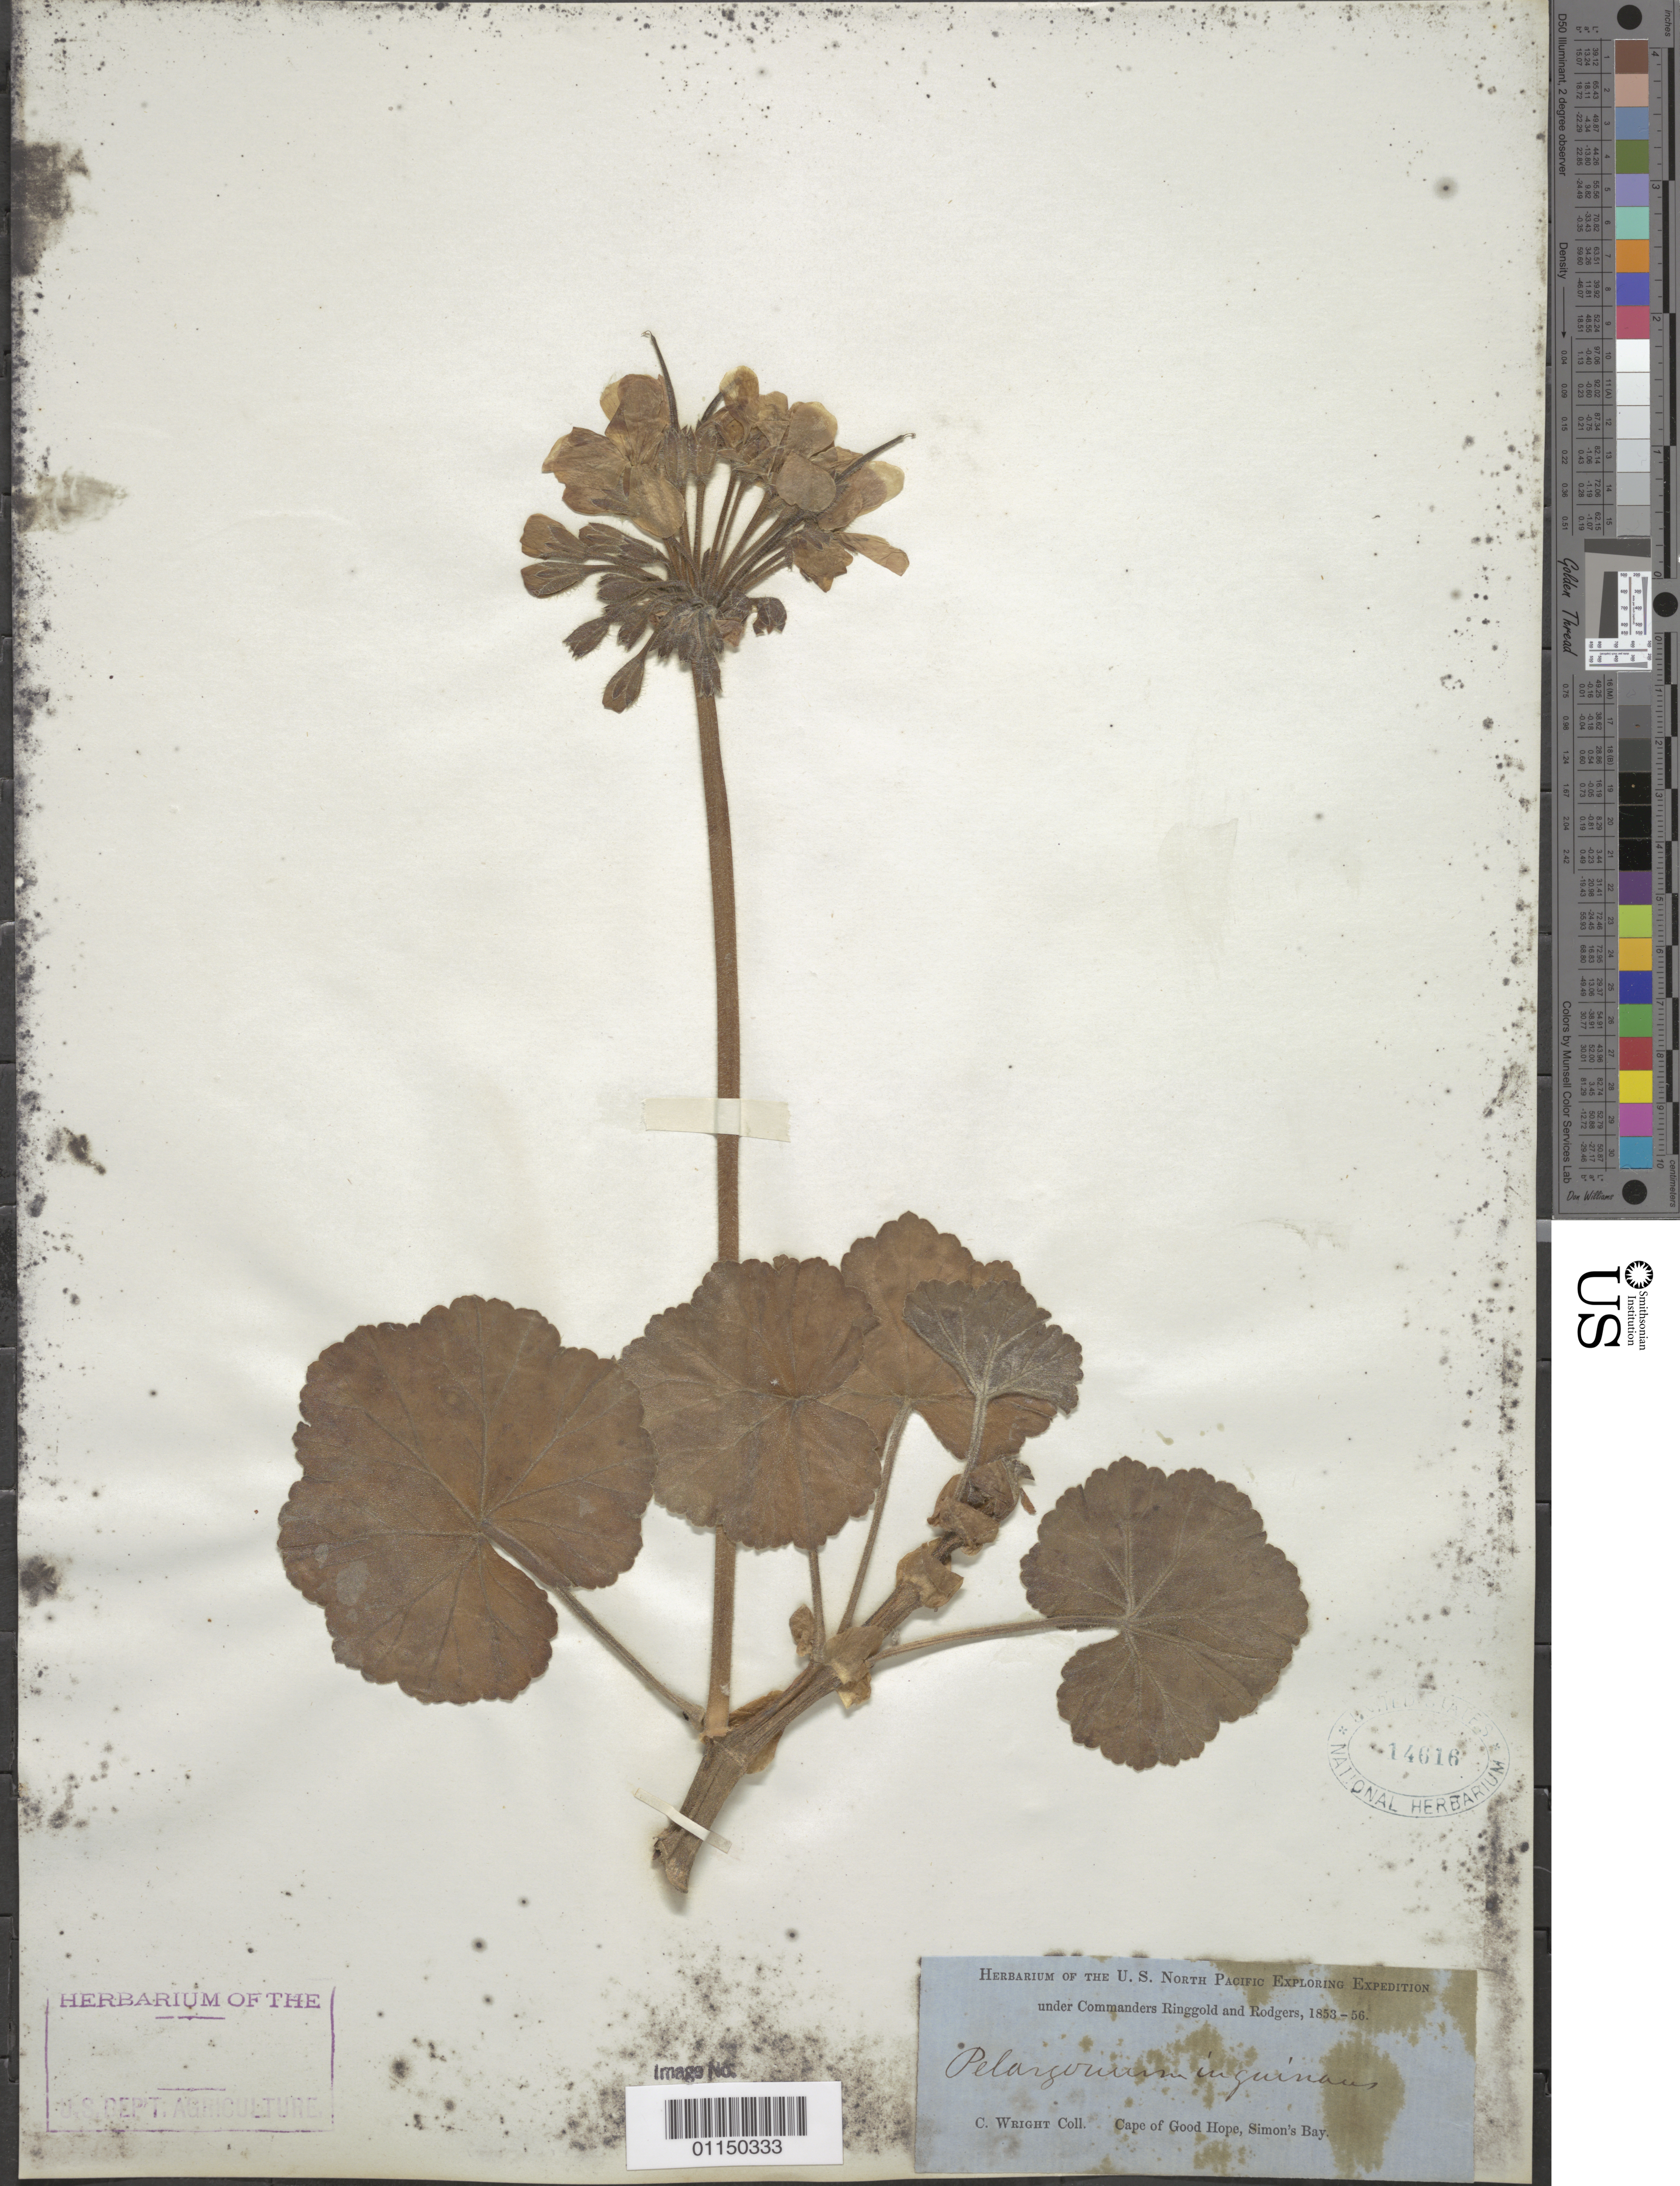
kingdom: Plantae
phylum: Tracheophyta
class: Magnoliopsida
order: Geraniales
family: Geraniaceae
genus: Pelargonium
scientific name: Pelargonium inquinans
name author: (L.) L'Hér.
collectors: C. Wright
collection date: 1853/1856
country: South Africa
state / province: Western Cape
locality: Cape of Good Hope, Simon's Bay.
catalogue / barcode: US 14616